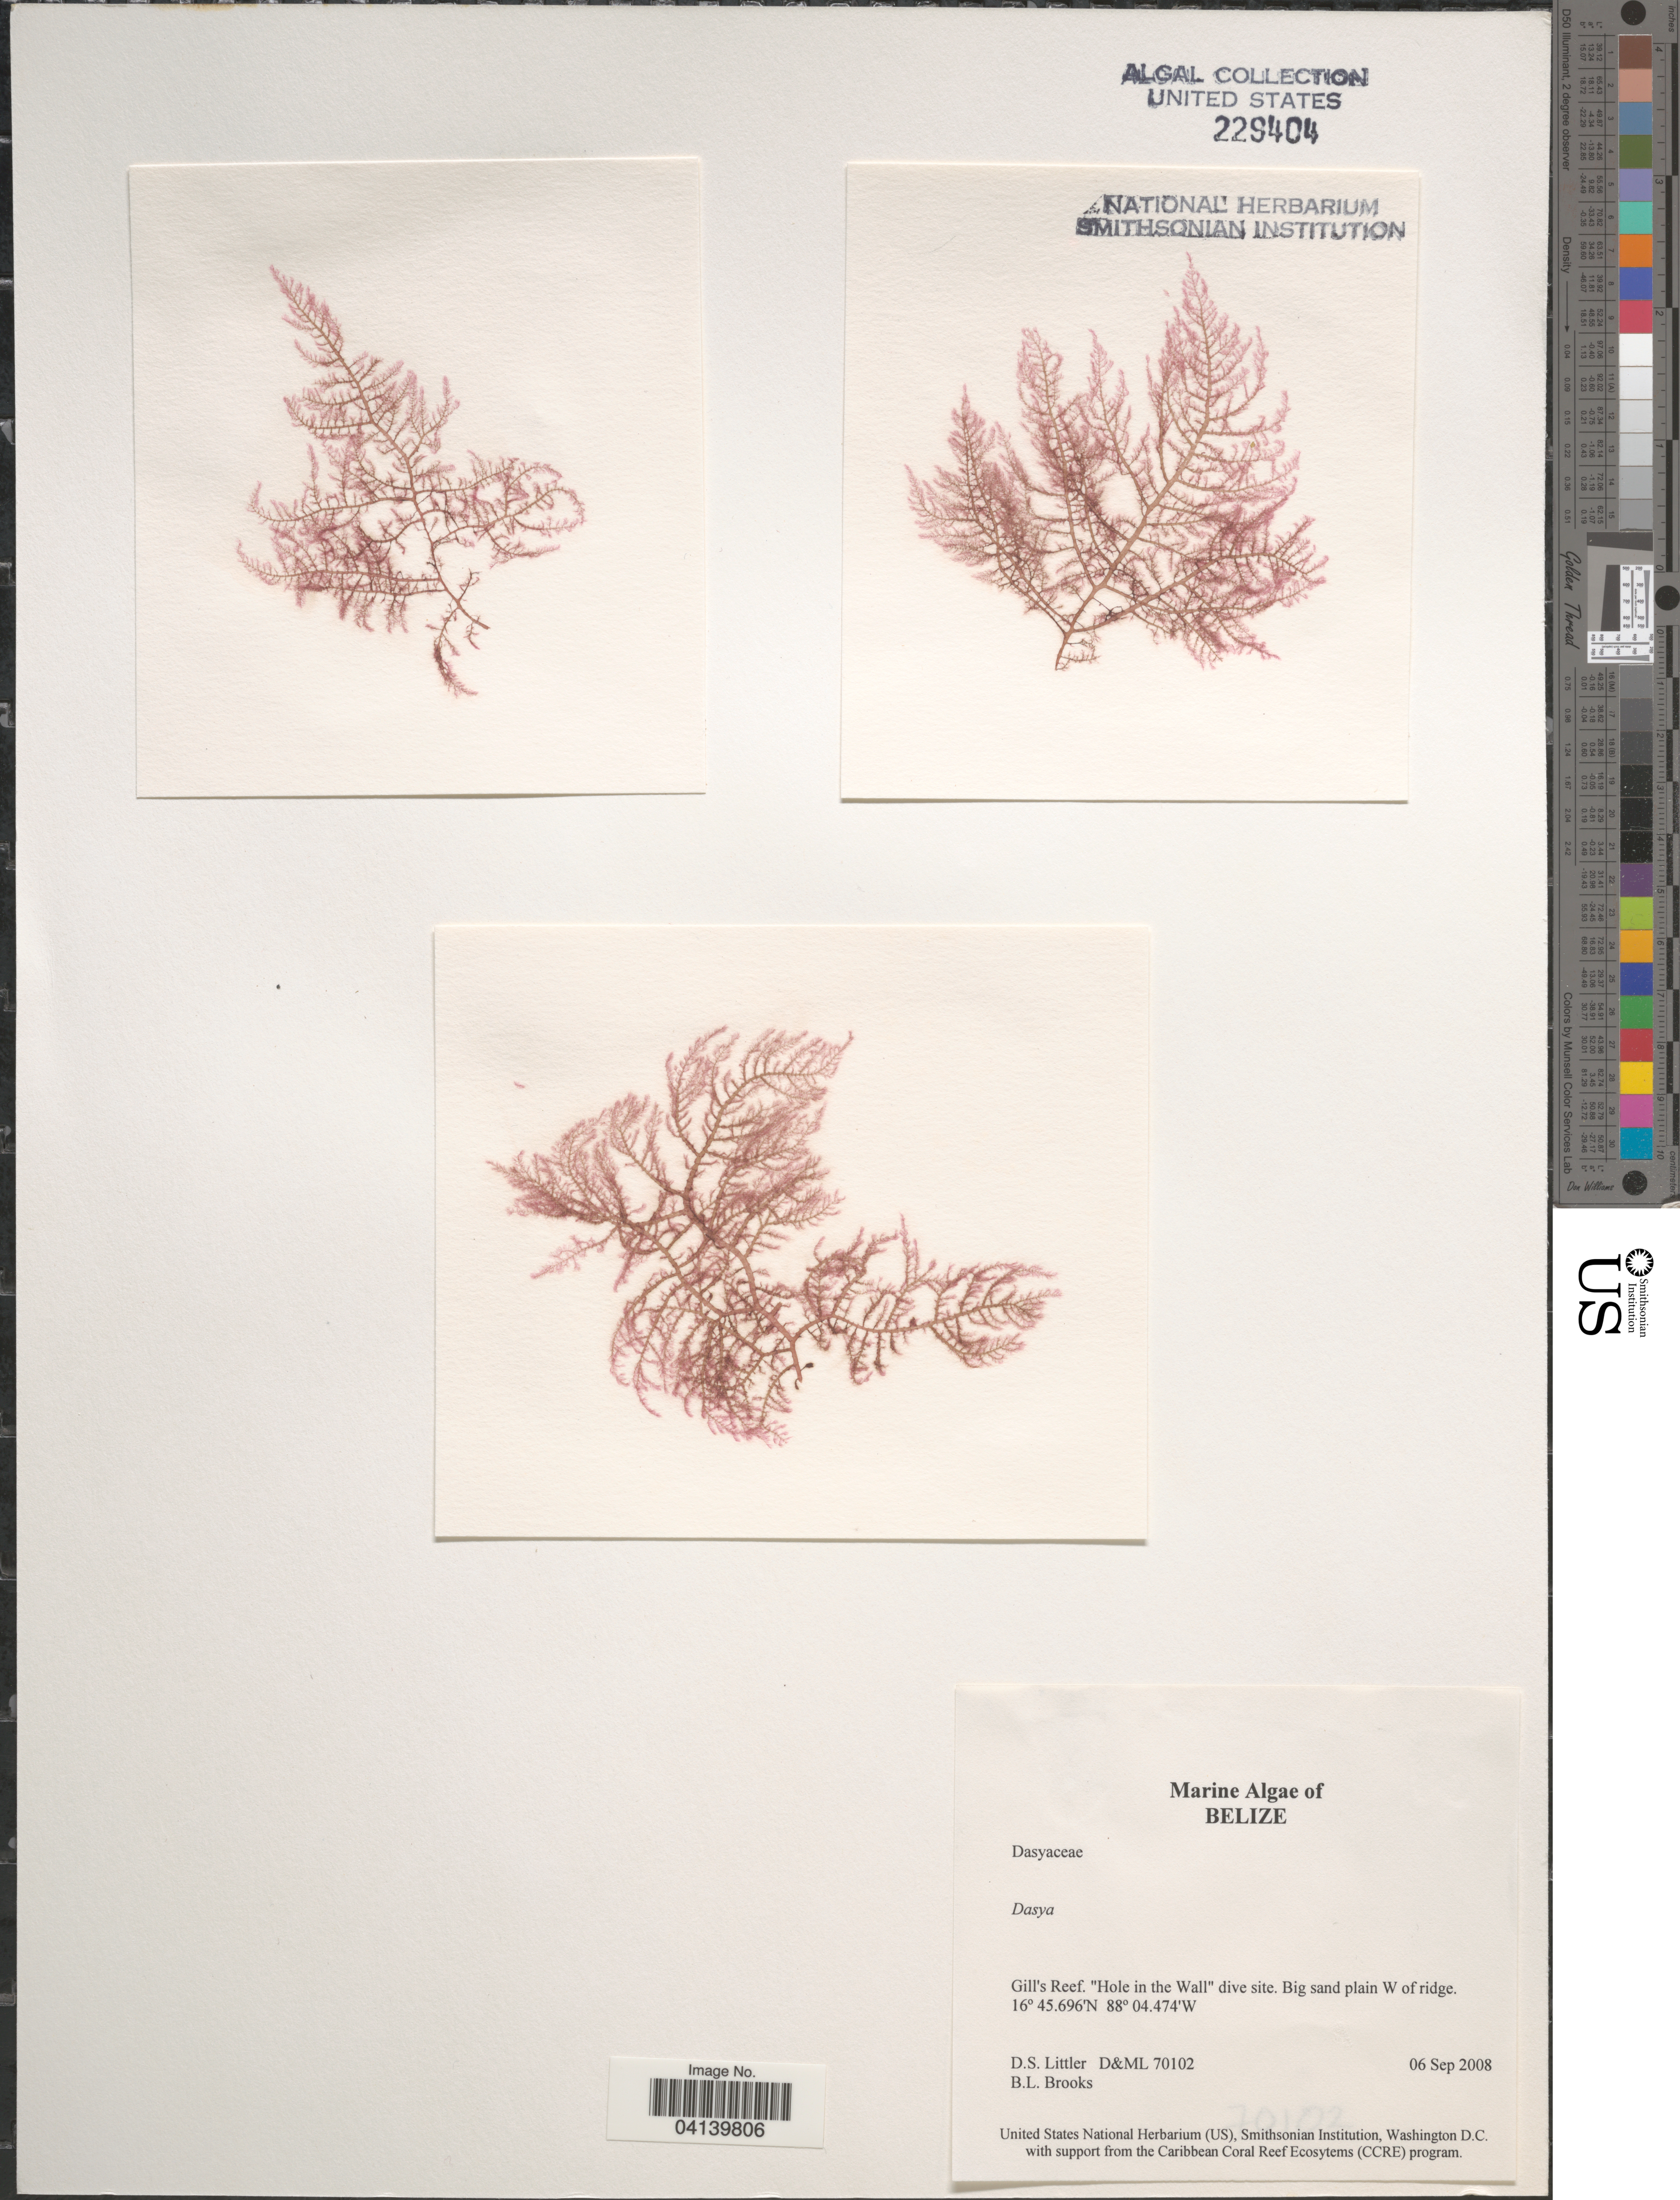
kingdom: Plantae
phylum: Rhodophyta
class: Florideophyceae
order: Ceramiales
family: Dasyaceae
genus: Dasya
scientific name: Dasya sp.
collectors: D. S. Littler & B. Brooks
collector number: D&ML 70102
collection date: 2008-09-06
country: Belize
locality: Gill's Reef. "Hole in the Wall" dive site. Big sand plain W of ridge.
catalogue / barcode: US 229404